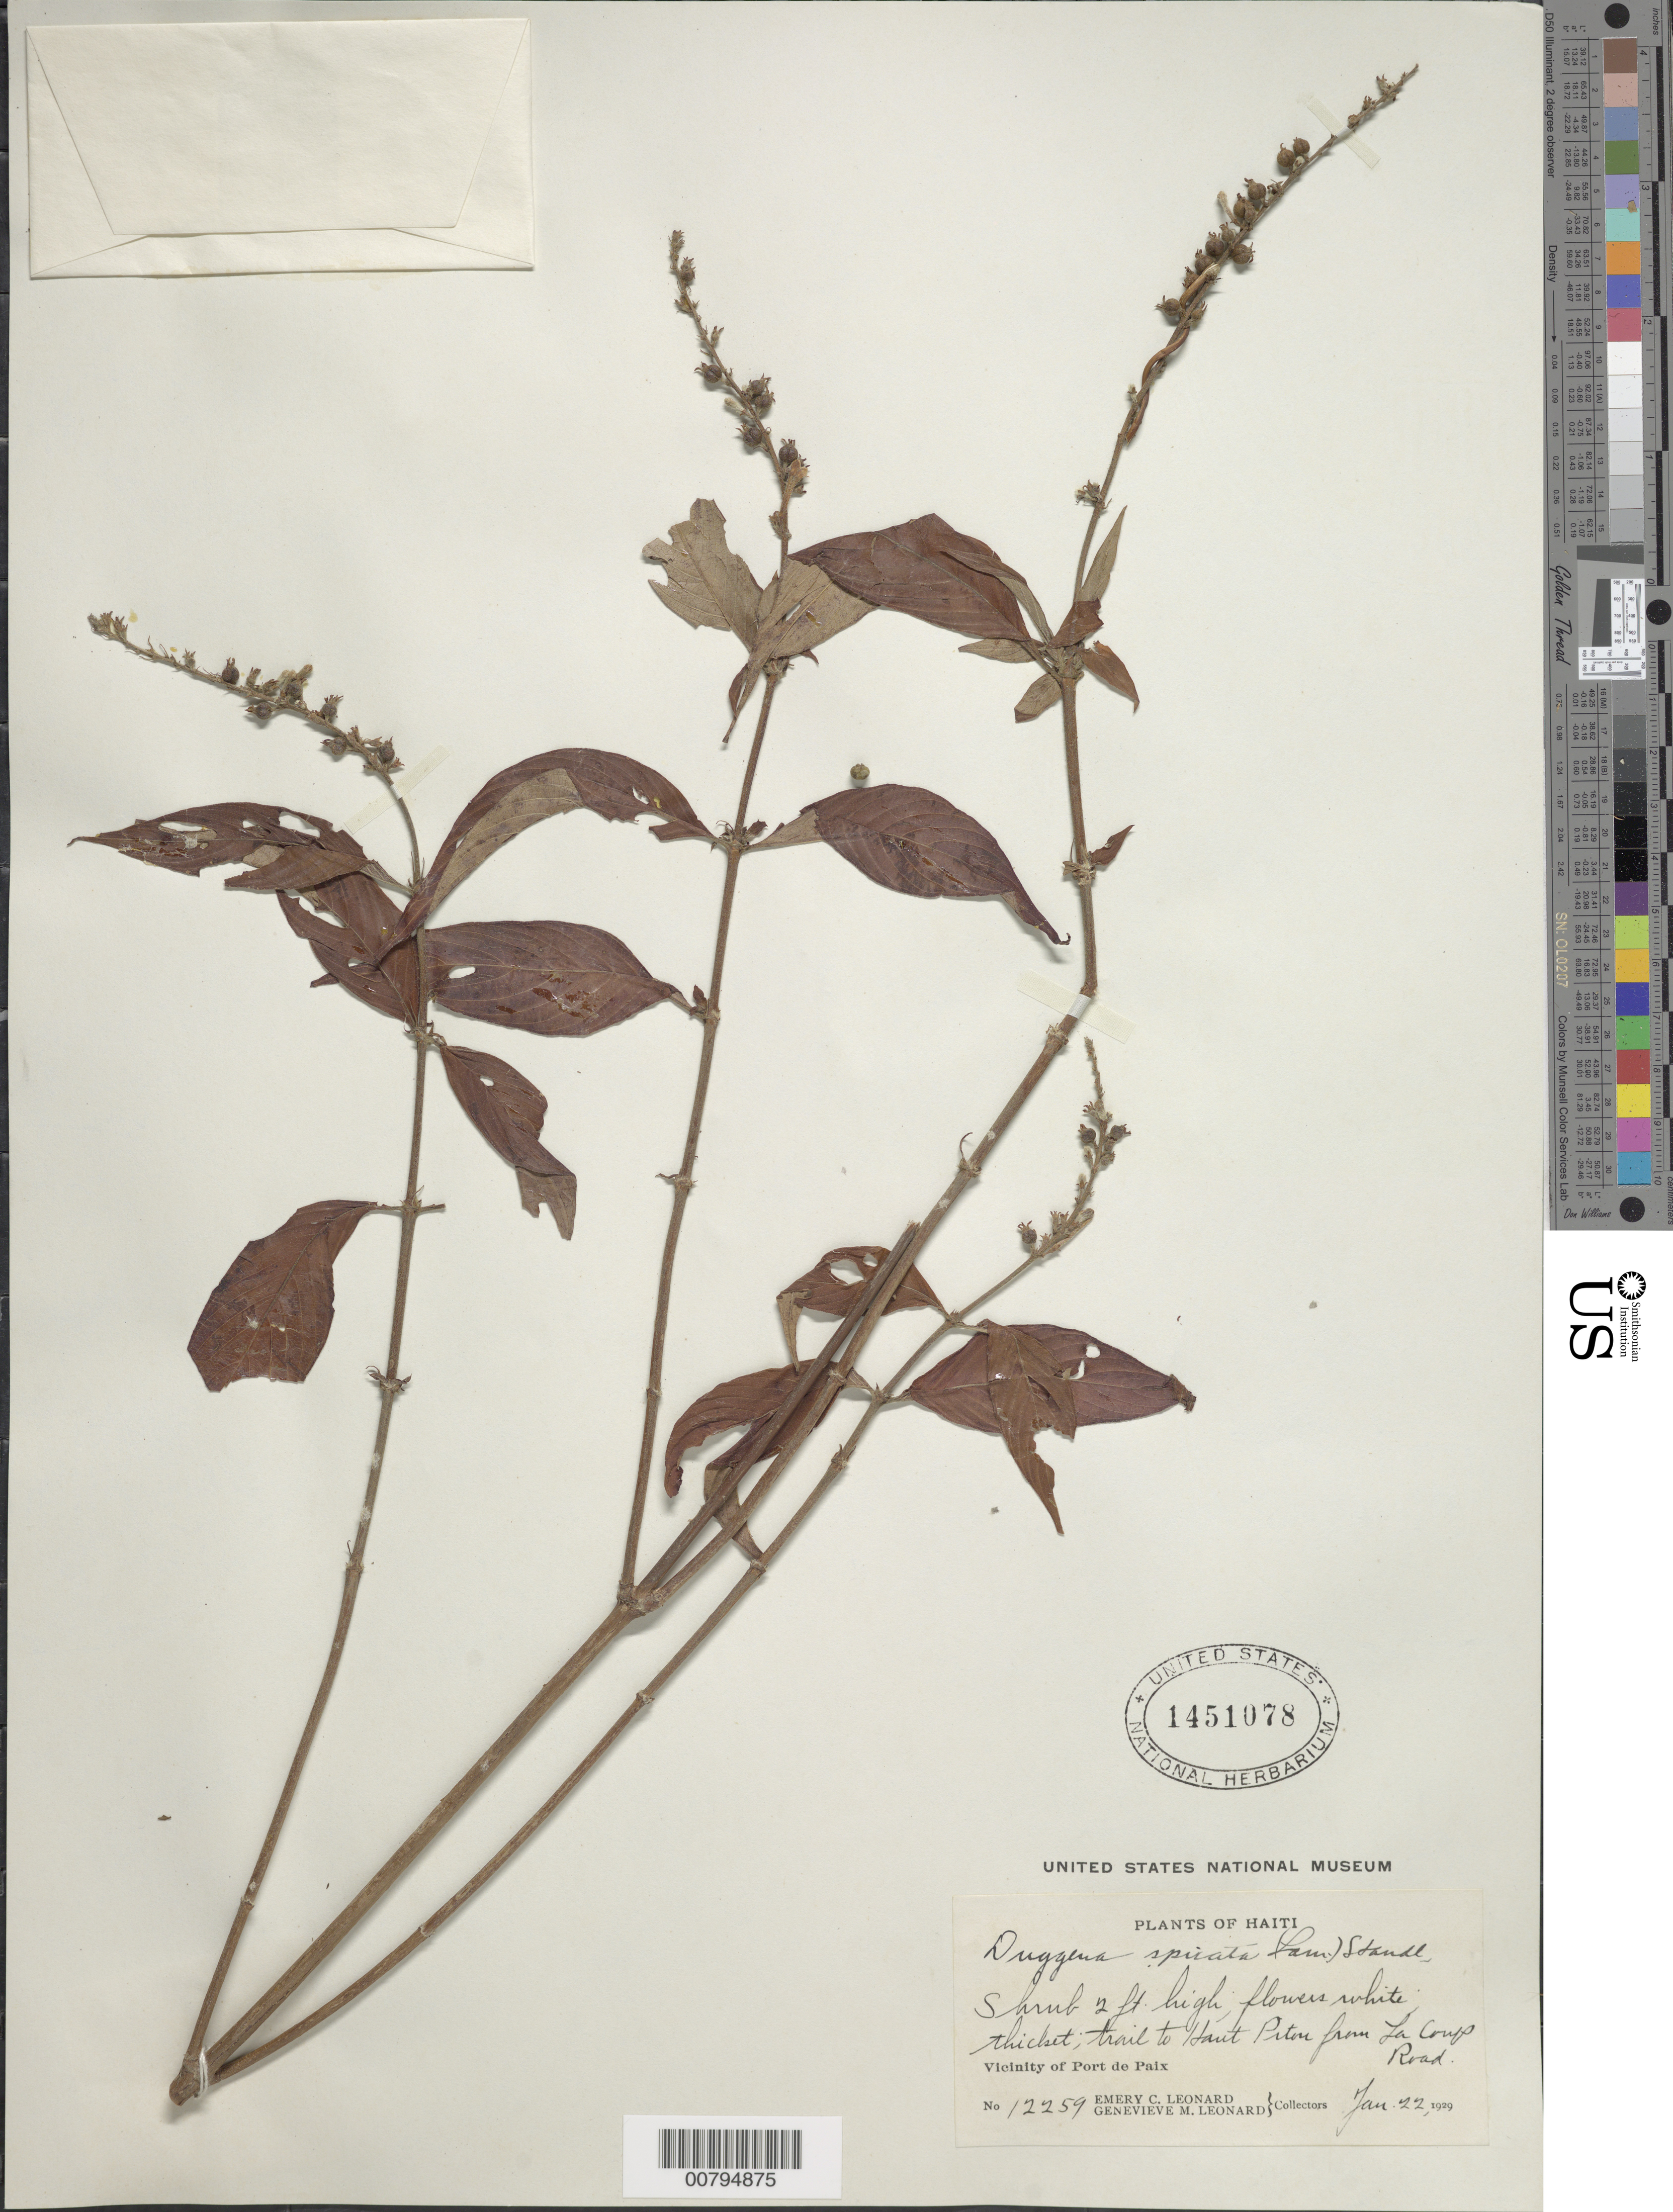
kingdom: Plantae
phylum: Tracheophyta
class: Magnoliopsida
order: Gentianales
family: Rubiaceae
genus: Gonzalagunia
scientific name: Gonzalagunia hirsuta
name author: Schum.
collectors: E. C. Leonard & G. M. Leonard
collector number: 12259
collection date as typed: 22 Jan 1929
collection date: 1929-01-22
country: Haiti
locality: Trail to Haut Piton from La Coup Road. Vicinity of Port de Paix.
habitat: Thicket near trail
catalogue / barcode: US 1451078